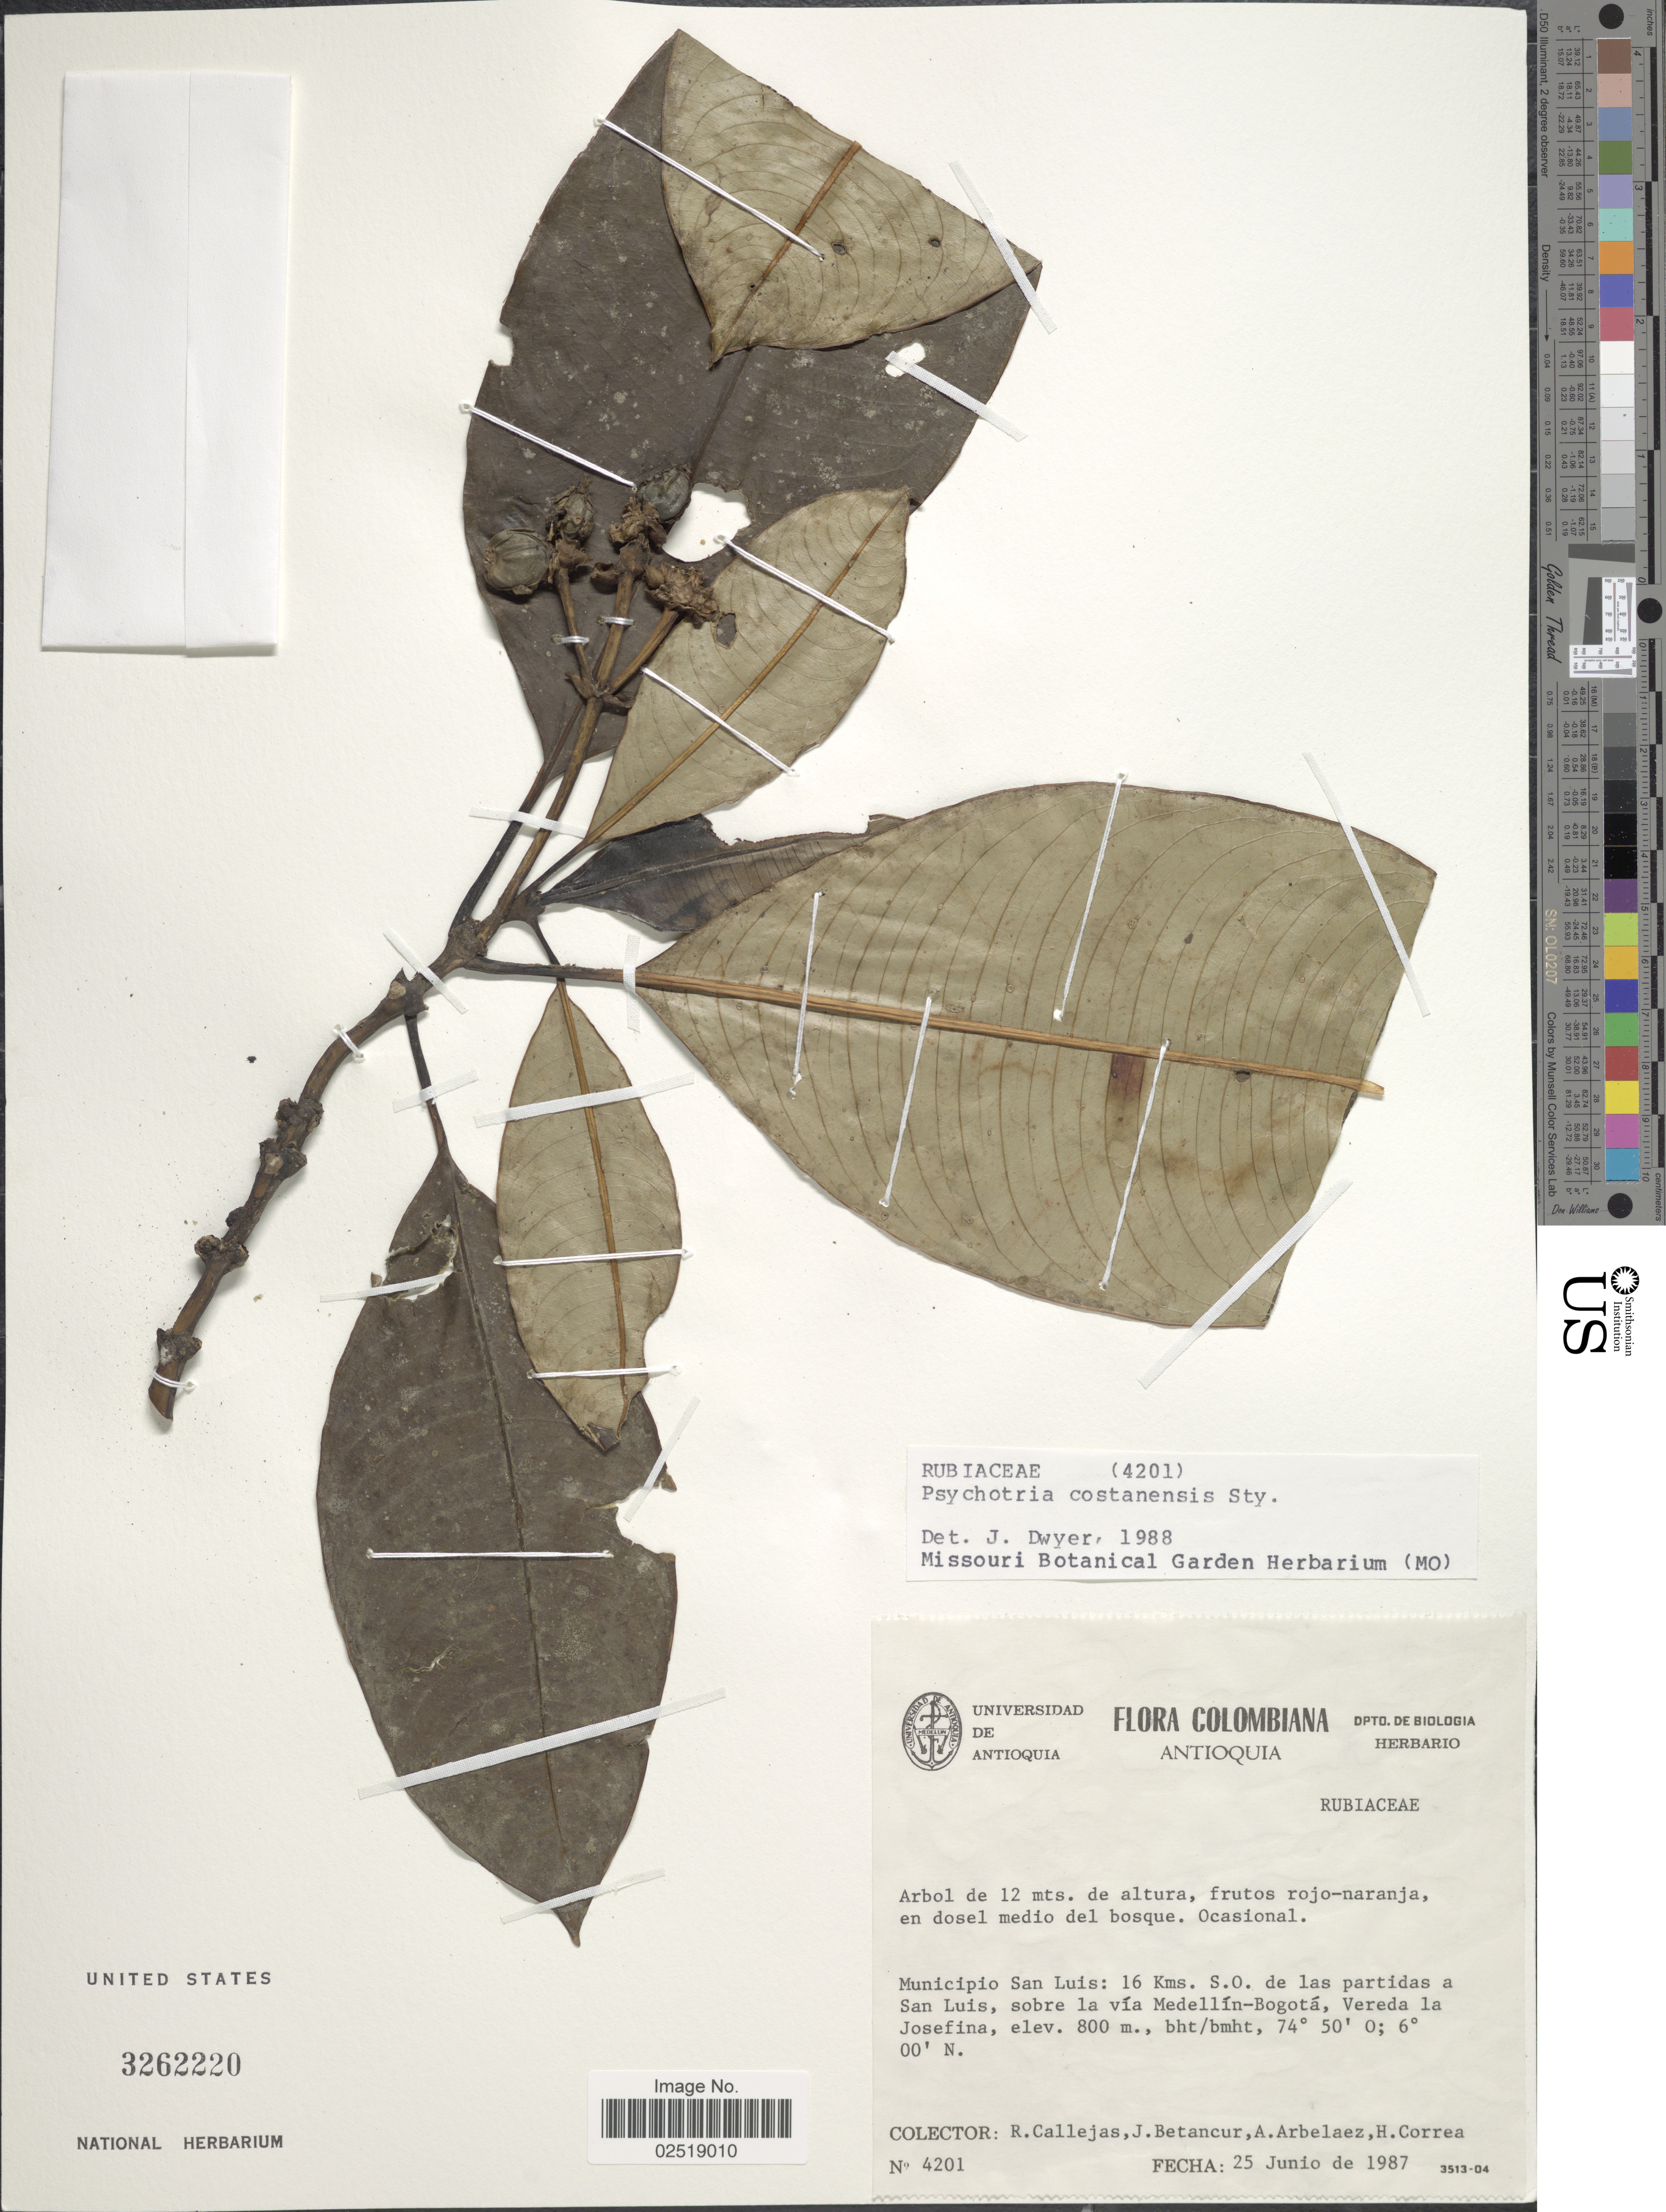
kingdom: Plantae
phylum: Tracheophyta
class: Magnoliopsida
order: Gentianales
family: Rubiaceae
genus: Psychotria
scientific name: Psychotria costanensis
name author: Steyerm.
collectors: R. Callejas, J. Betancur, A. Arbelaez & H. Correa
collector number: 4201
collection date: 1987-06-25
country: Colombia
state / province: Antioquia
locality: Municipio San Luis: 16 Kms. S.O. de las partidas a San Luis, sobre la via Medellin-Bogota. Vereda la Josefina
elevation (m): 800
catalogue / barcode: US 3262220